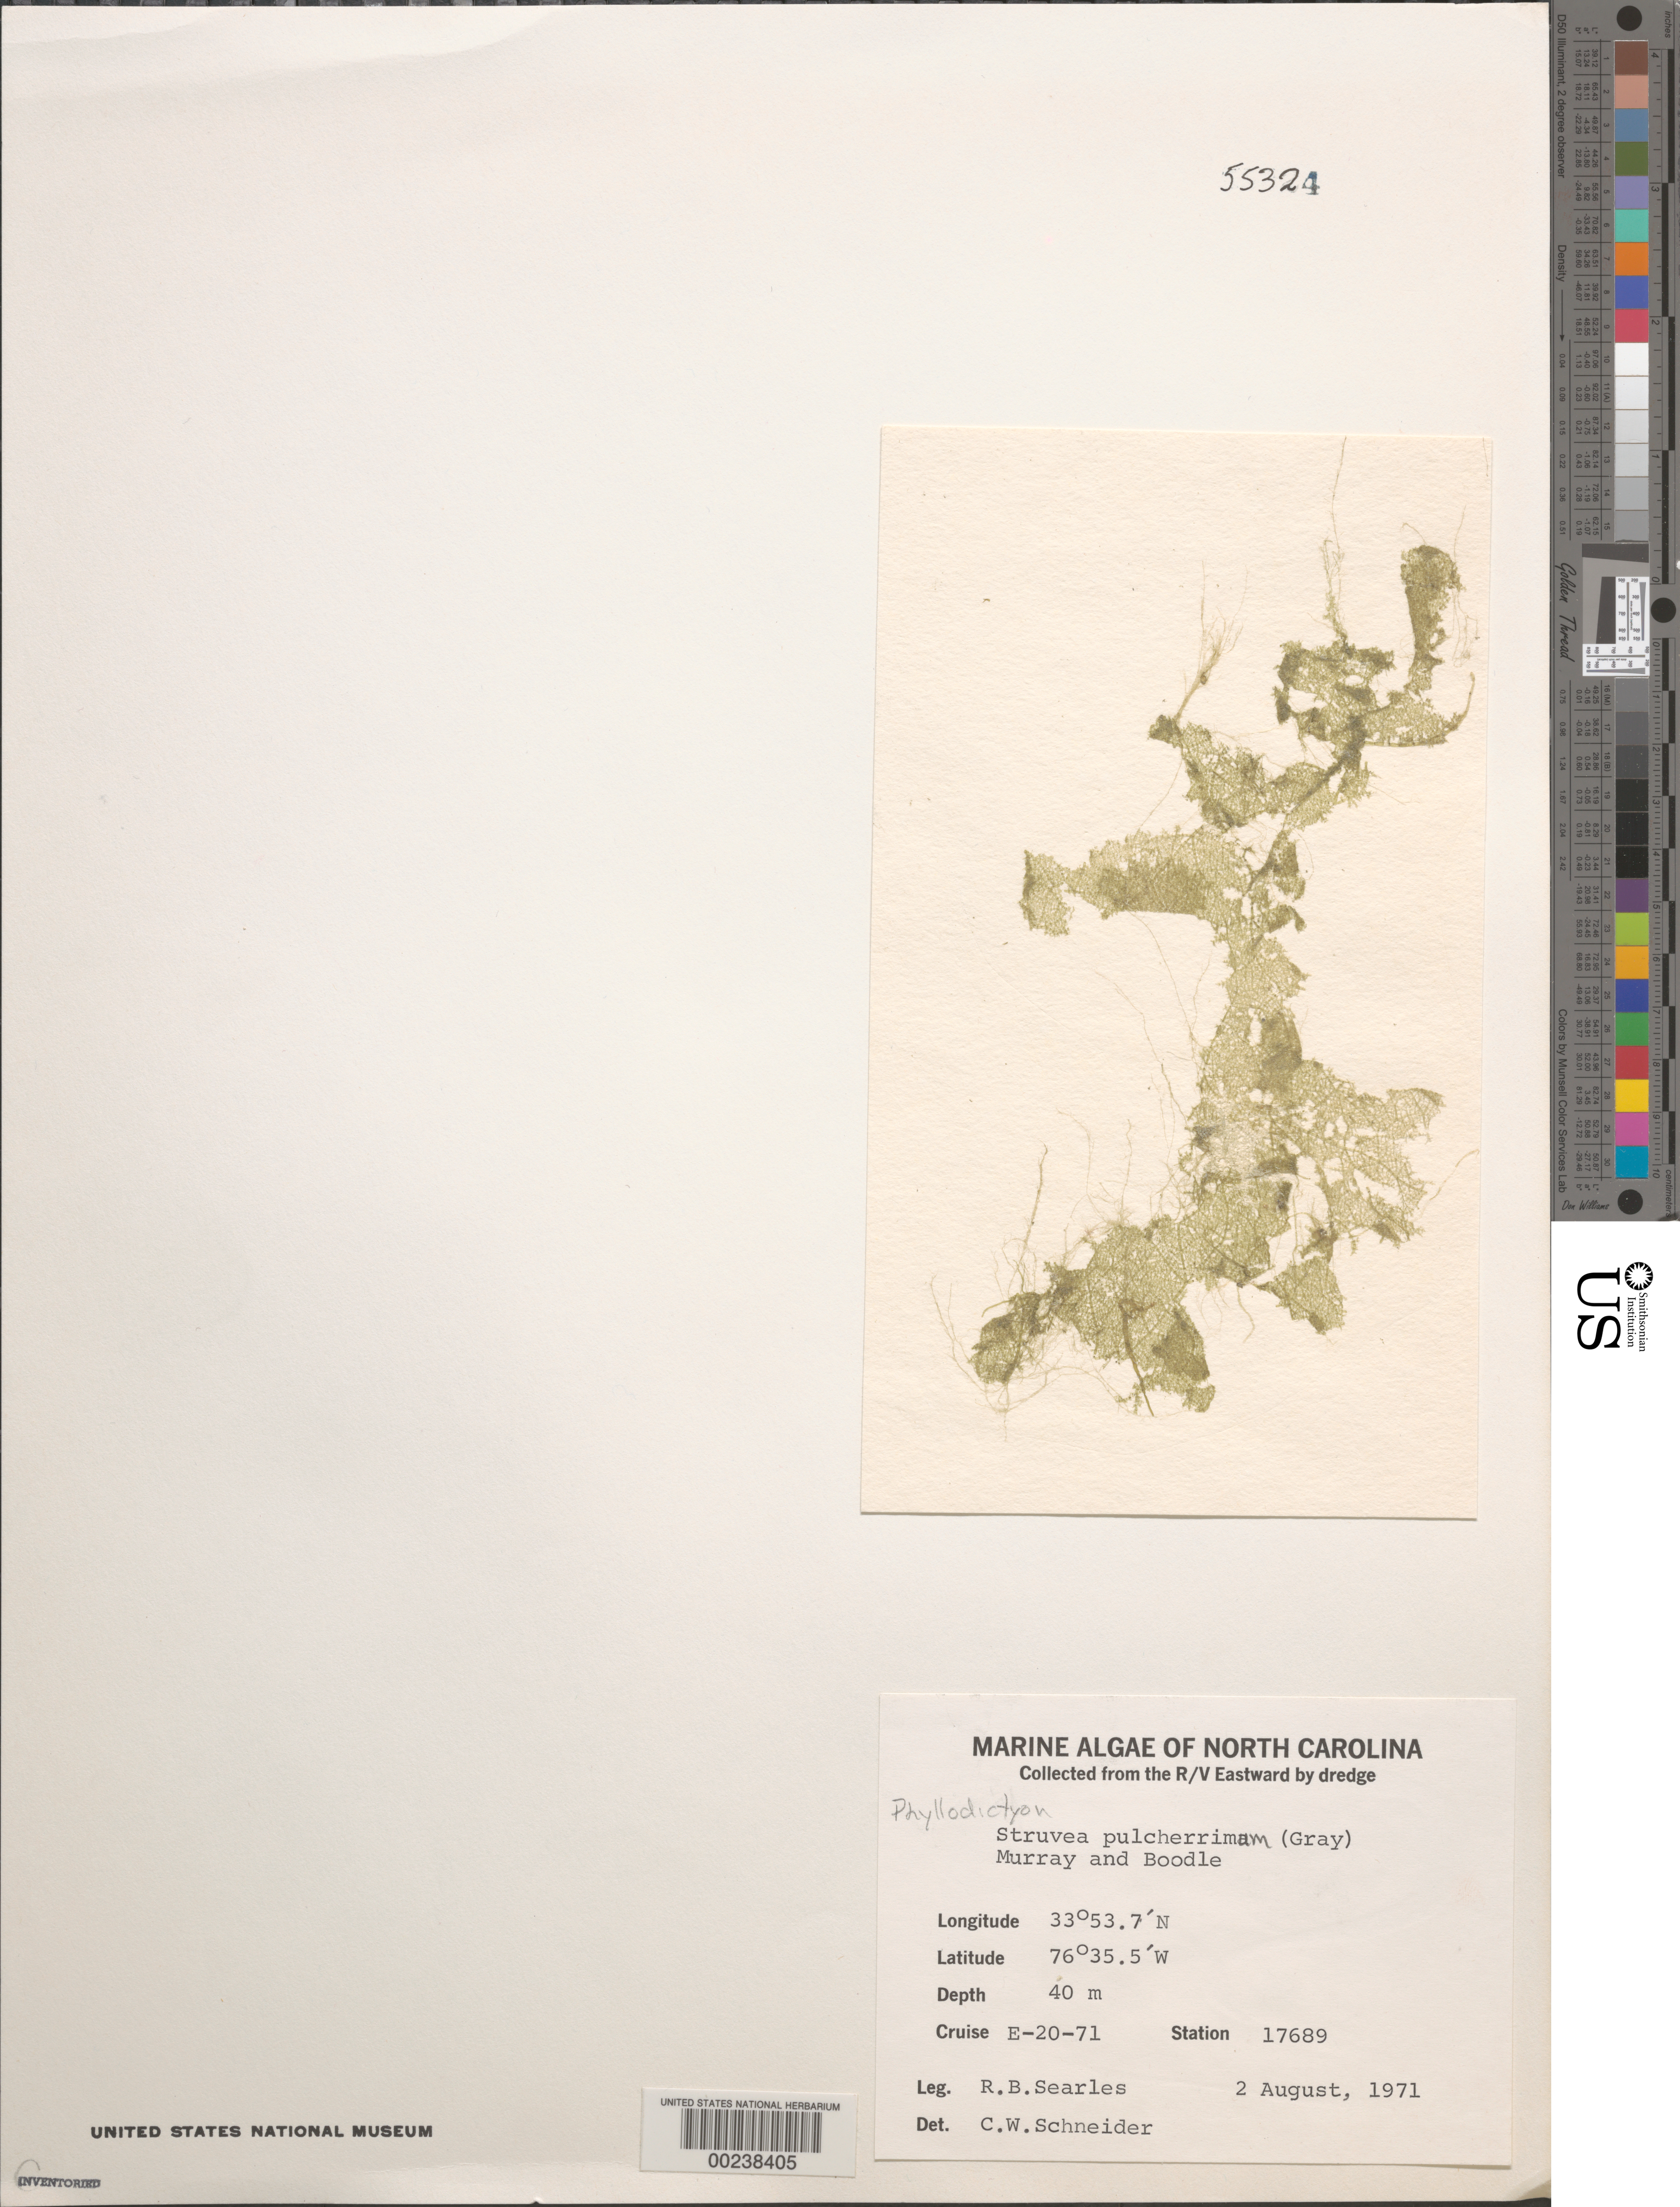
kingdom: Plantae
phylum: Chlorophyta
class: Ulvophyceae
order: Siphonocladales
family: Boodleaceae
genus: Struvea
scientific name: Struvea pulcherrima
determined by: Schneider, C. W.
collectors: R. Searles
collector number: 17689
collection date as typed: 02 Aug 1971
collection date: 1971-08-02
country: United States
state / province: North Carolina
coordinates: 34 deg. 18.9' N, 076 deg. 53.0' W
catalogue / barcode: US 55324